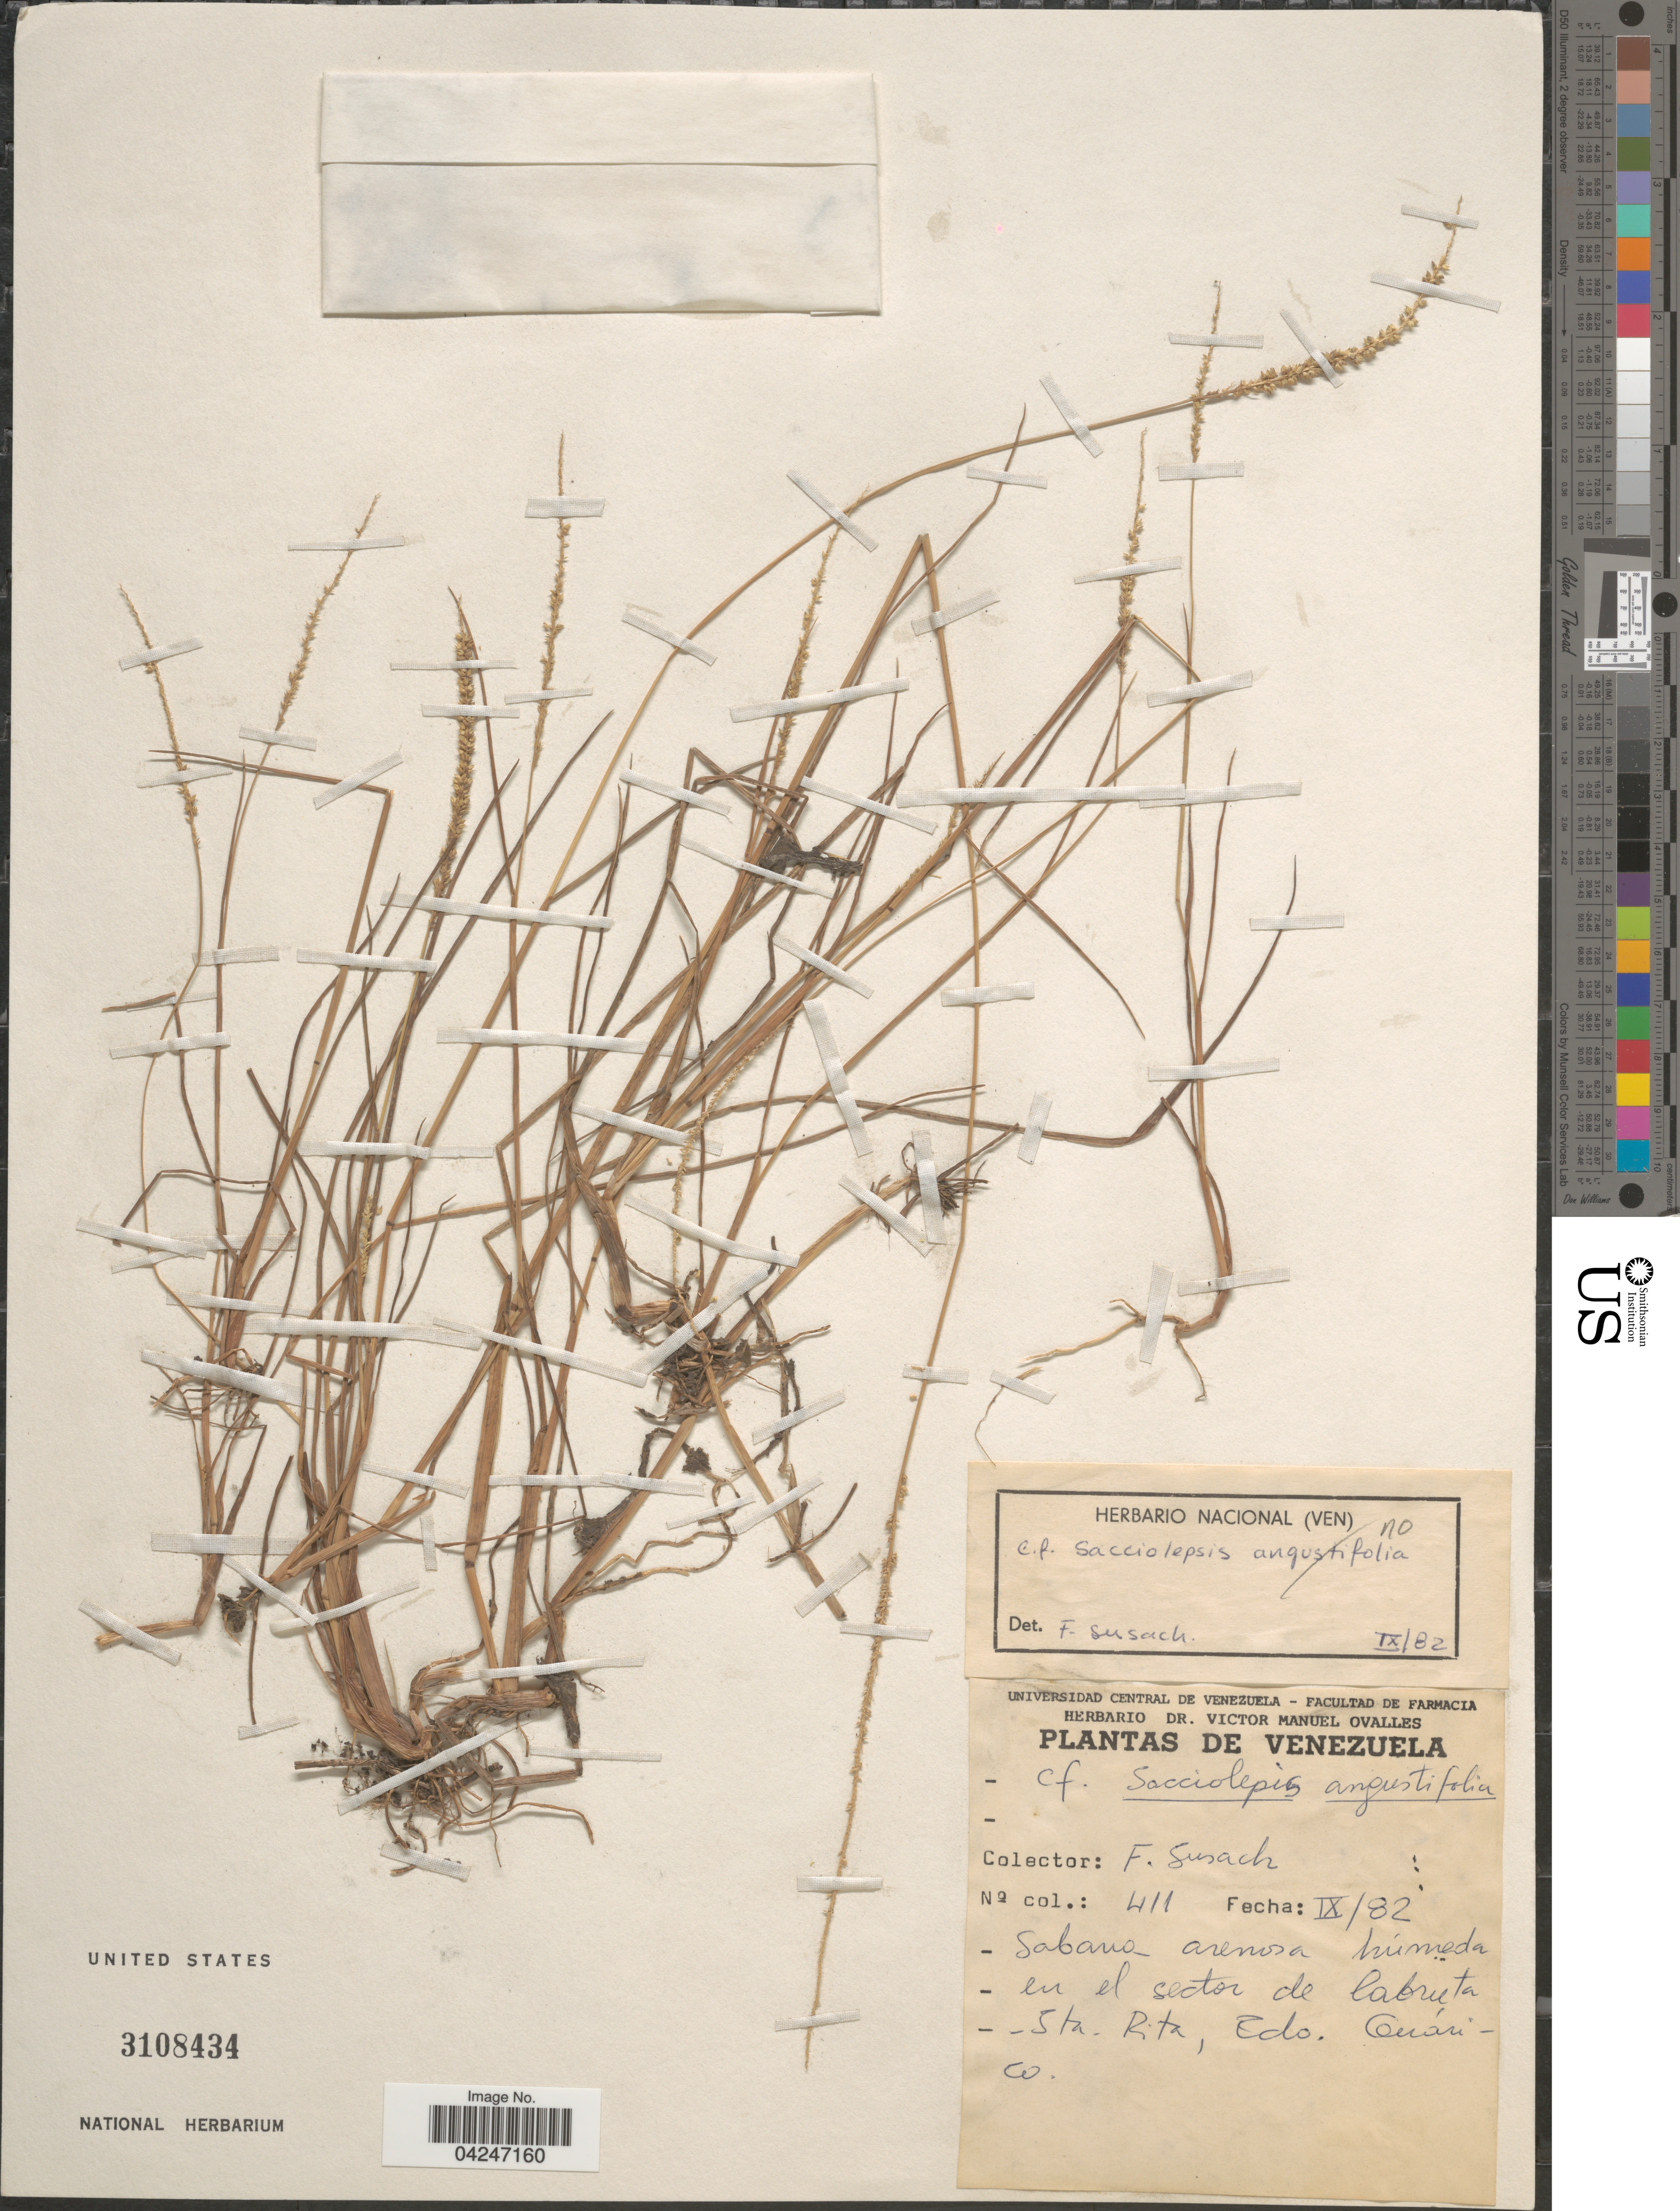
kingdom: Plantae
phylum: Tracheophyta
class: Liliopsida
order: Poales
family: Poaceae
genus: Sacciolepis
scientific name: Sacciolepis sp.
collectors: F. Susach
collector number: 411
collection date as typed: Transcribed d/m/y: /9/82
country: Venezuela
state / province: Guarico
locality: Sta. Rta. Edo. Guarico.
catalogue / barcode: US 3108434